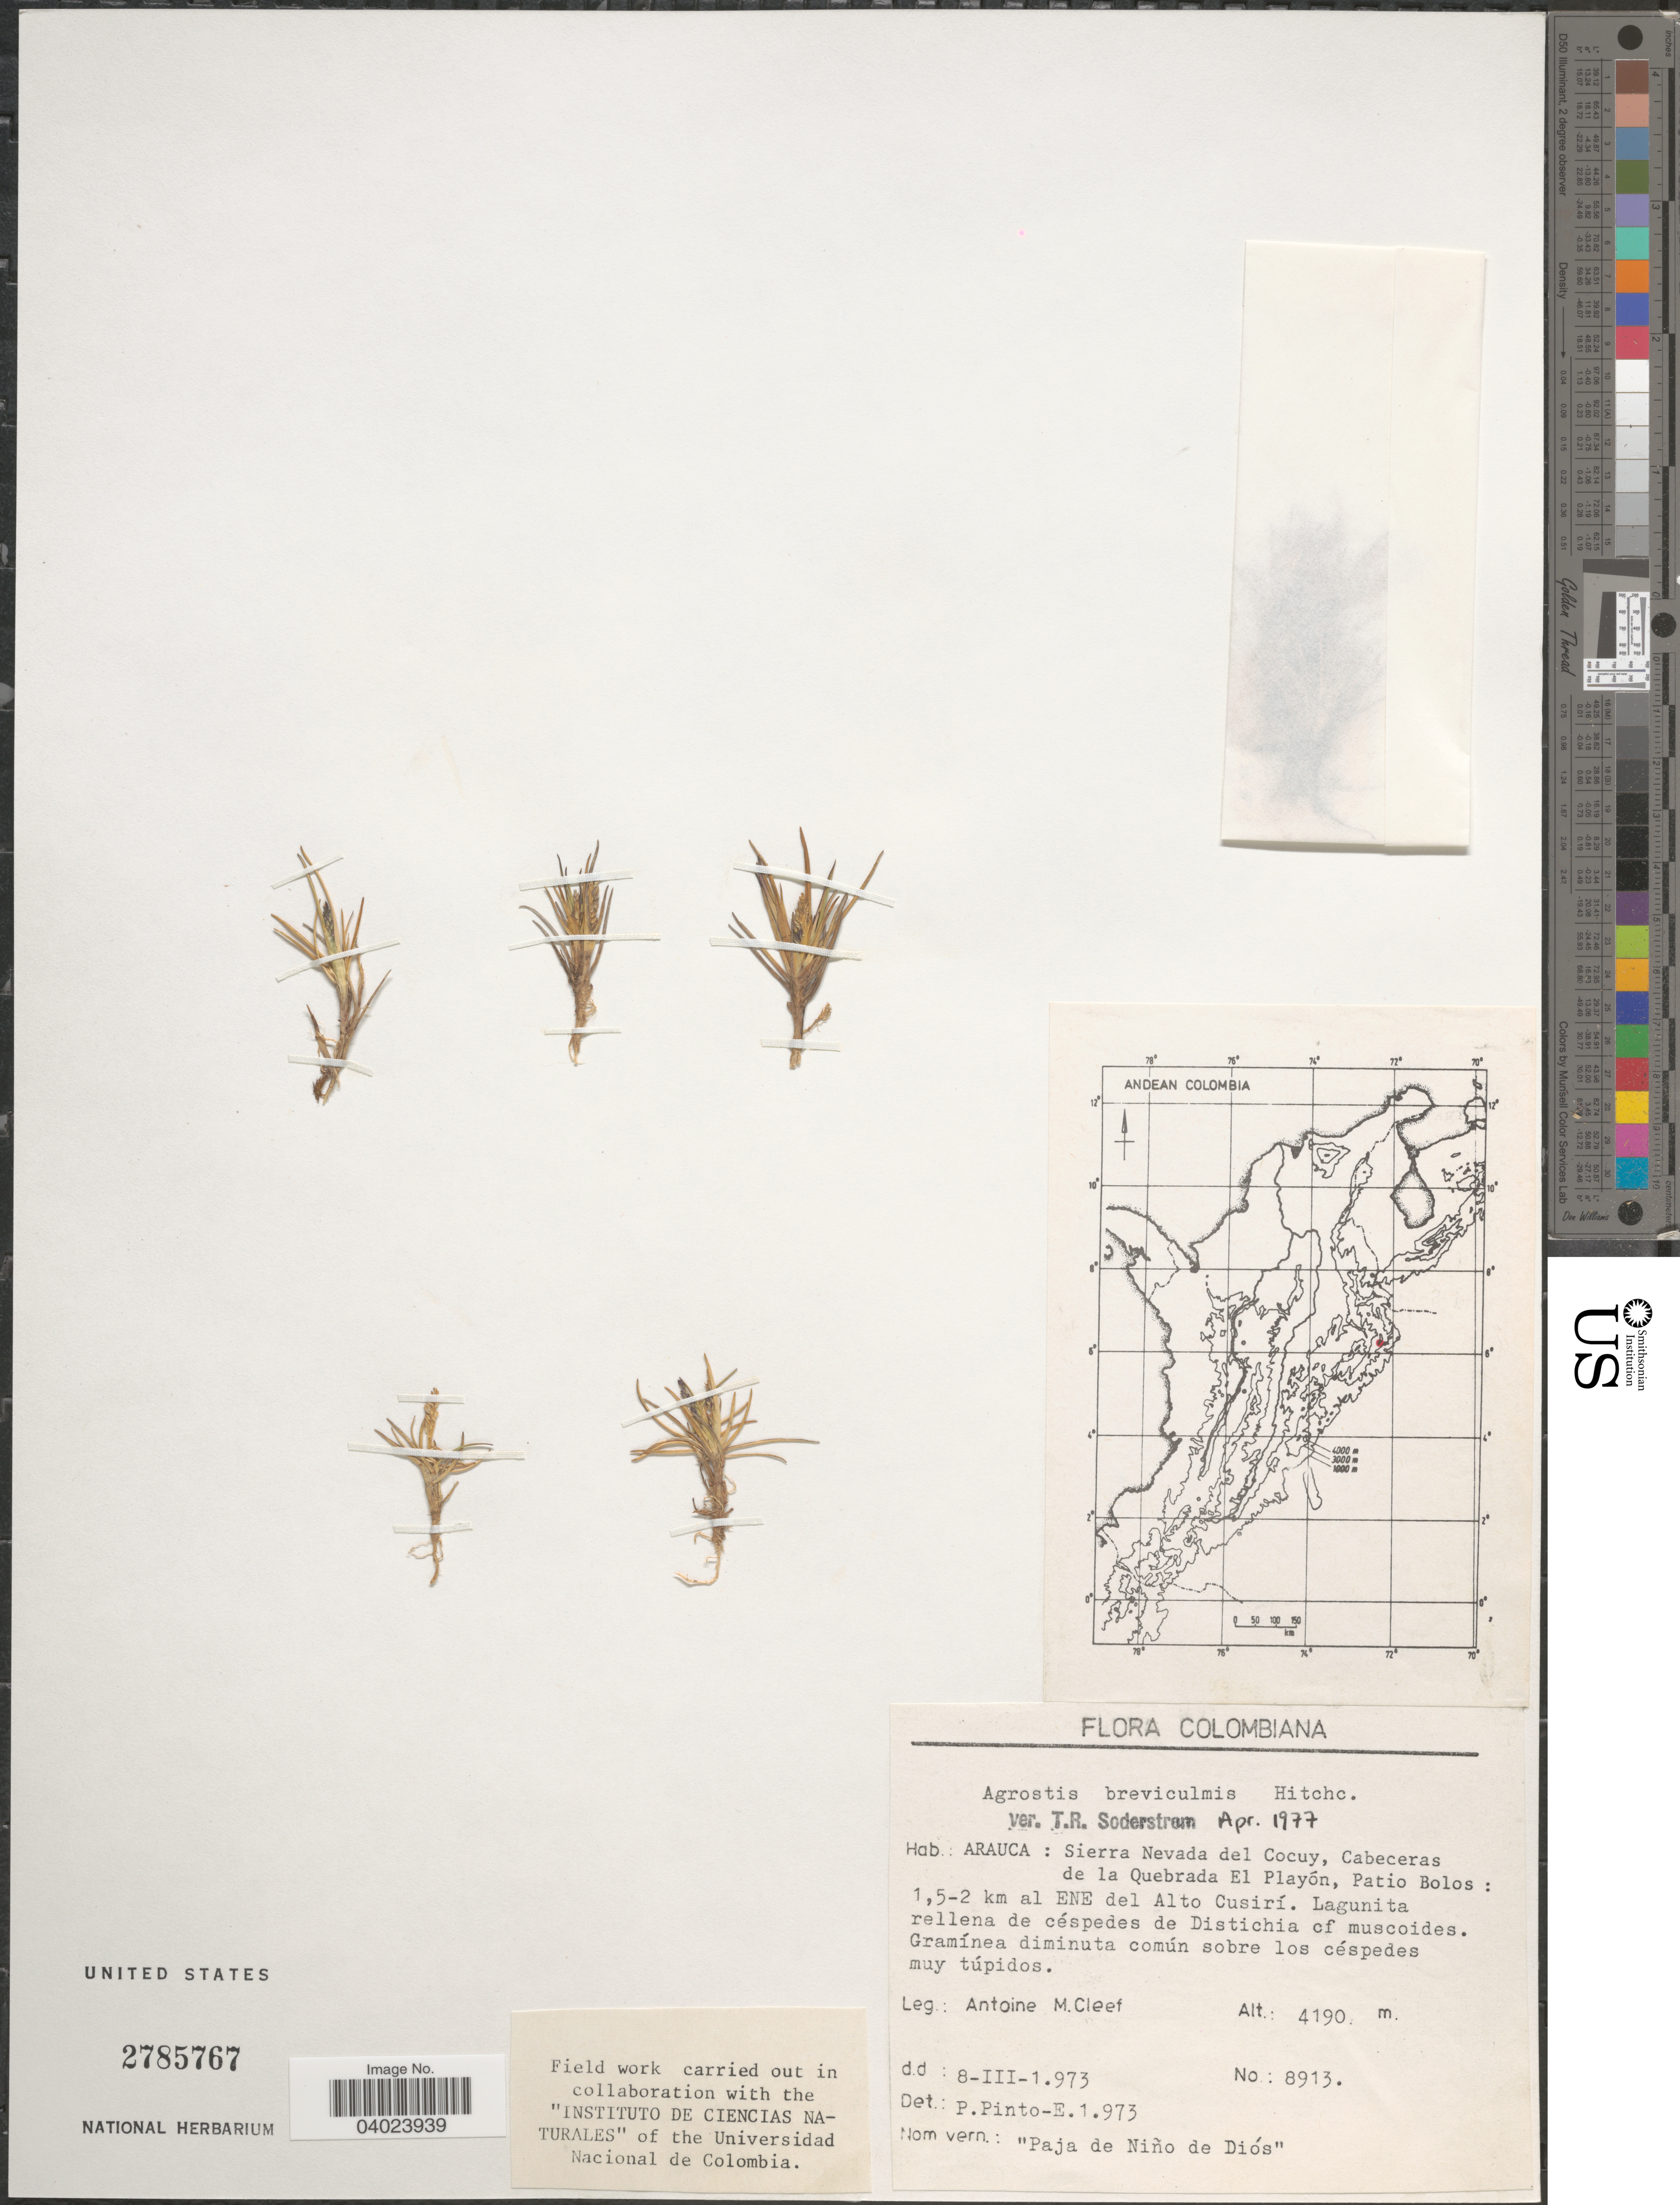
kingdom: Plantae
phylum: Tracheophyta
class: Liliopsida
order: Poales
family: Poaceae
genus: Agrostis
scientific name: Agrostis breviculmis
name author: Hitchc.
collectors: A. M. Cleef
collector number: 8913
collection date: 1973-03-08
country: Colombia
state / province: Arauca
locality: Sierra Nevada del Cocuy, Cabeceras de la Quebrada El Playón, Patio Bolos: 1,5-2 km al ENE del Alto Cusirí.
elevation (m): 4190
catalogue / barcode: US 2785767